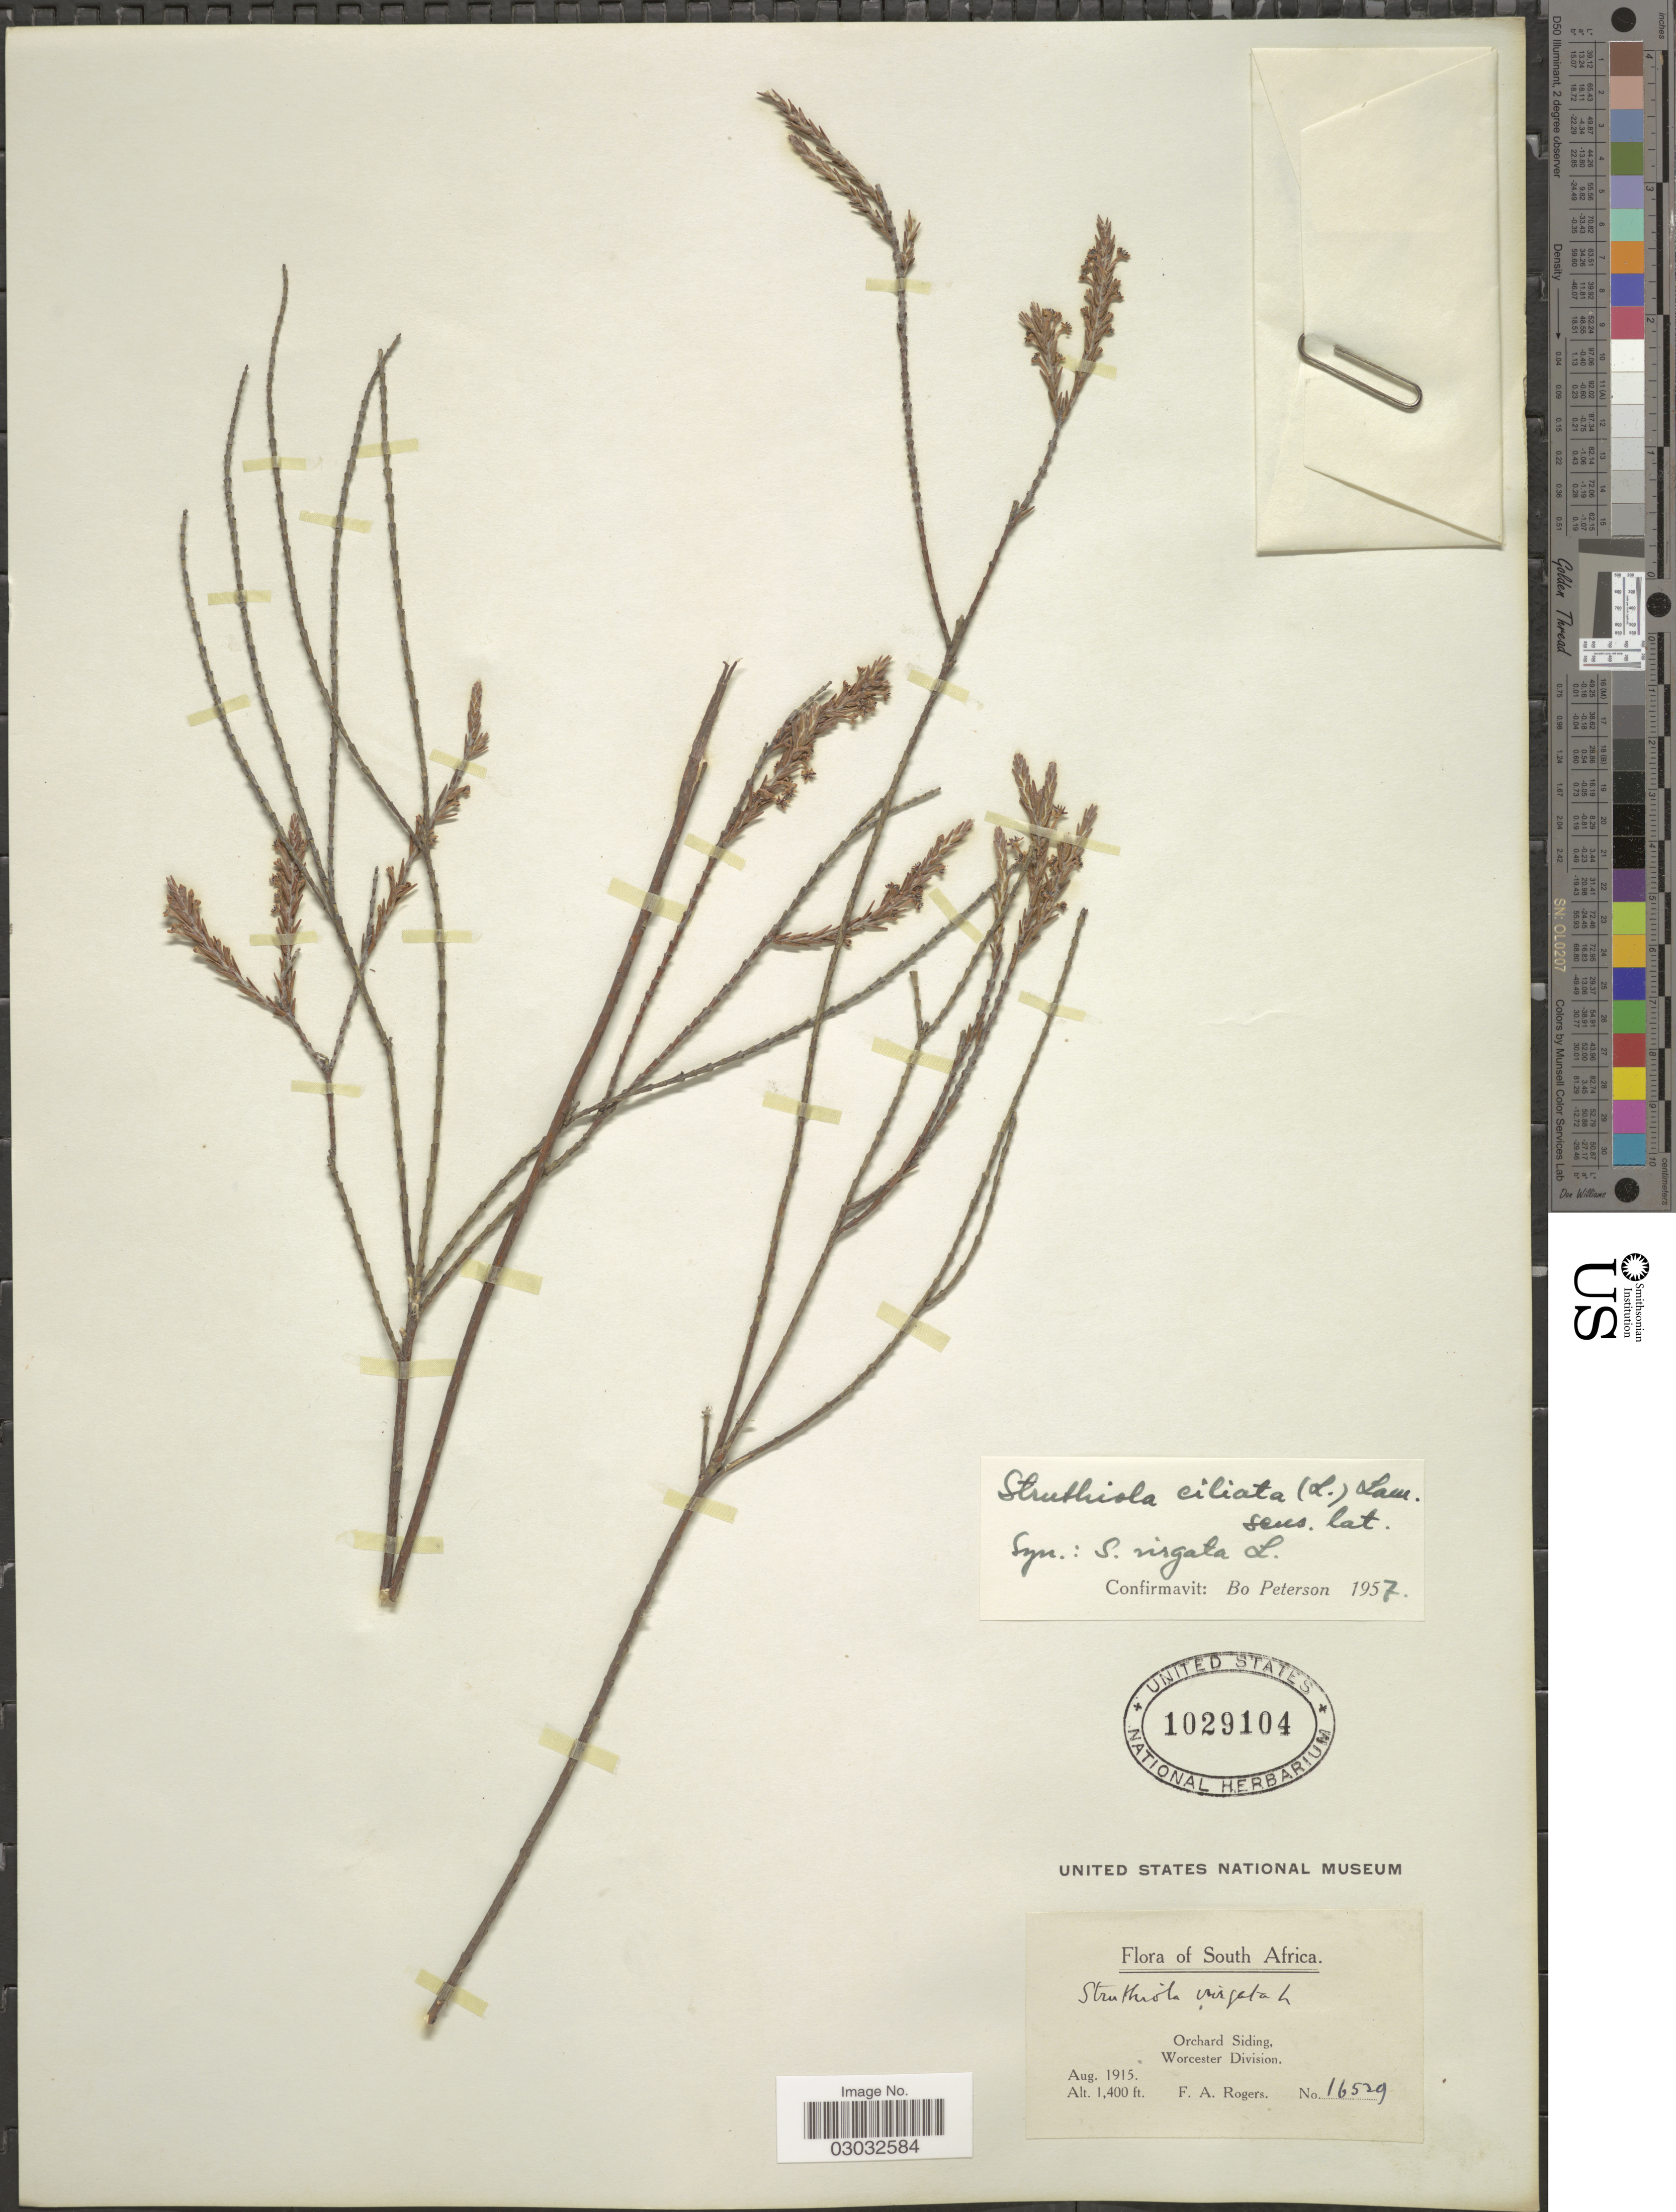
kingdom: Plantae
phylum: Tracheophyta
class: Magnoliopsida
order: Malvales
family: Thymelaeaceae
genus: Struthiola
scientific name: Struthiola ciliata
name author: (L.) Lam.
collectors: F. A. Rogers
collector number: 16529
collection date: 1915-08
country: South Africa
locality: Orchard Siding, Worcester Division.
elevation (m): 427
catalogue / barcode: US 1029104